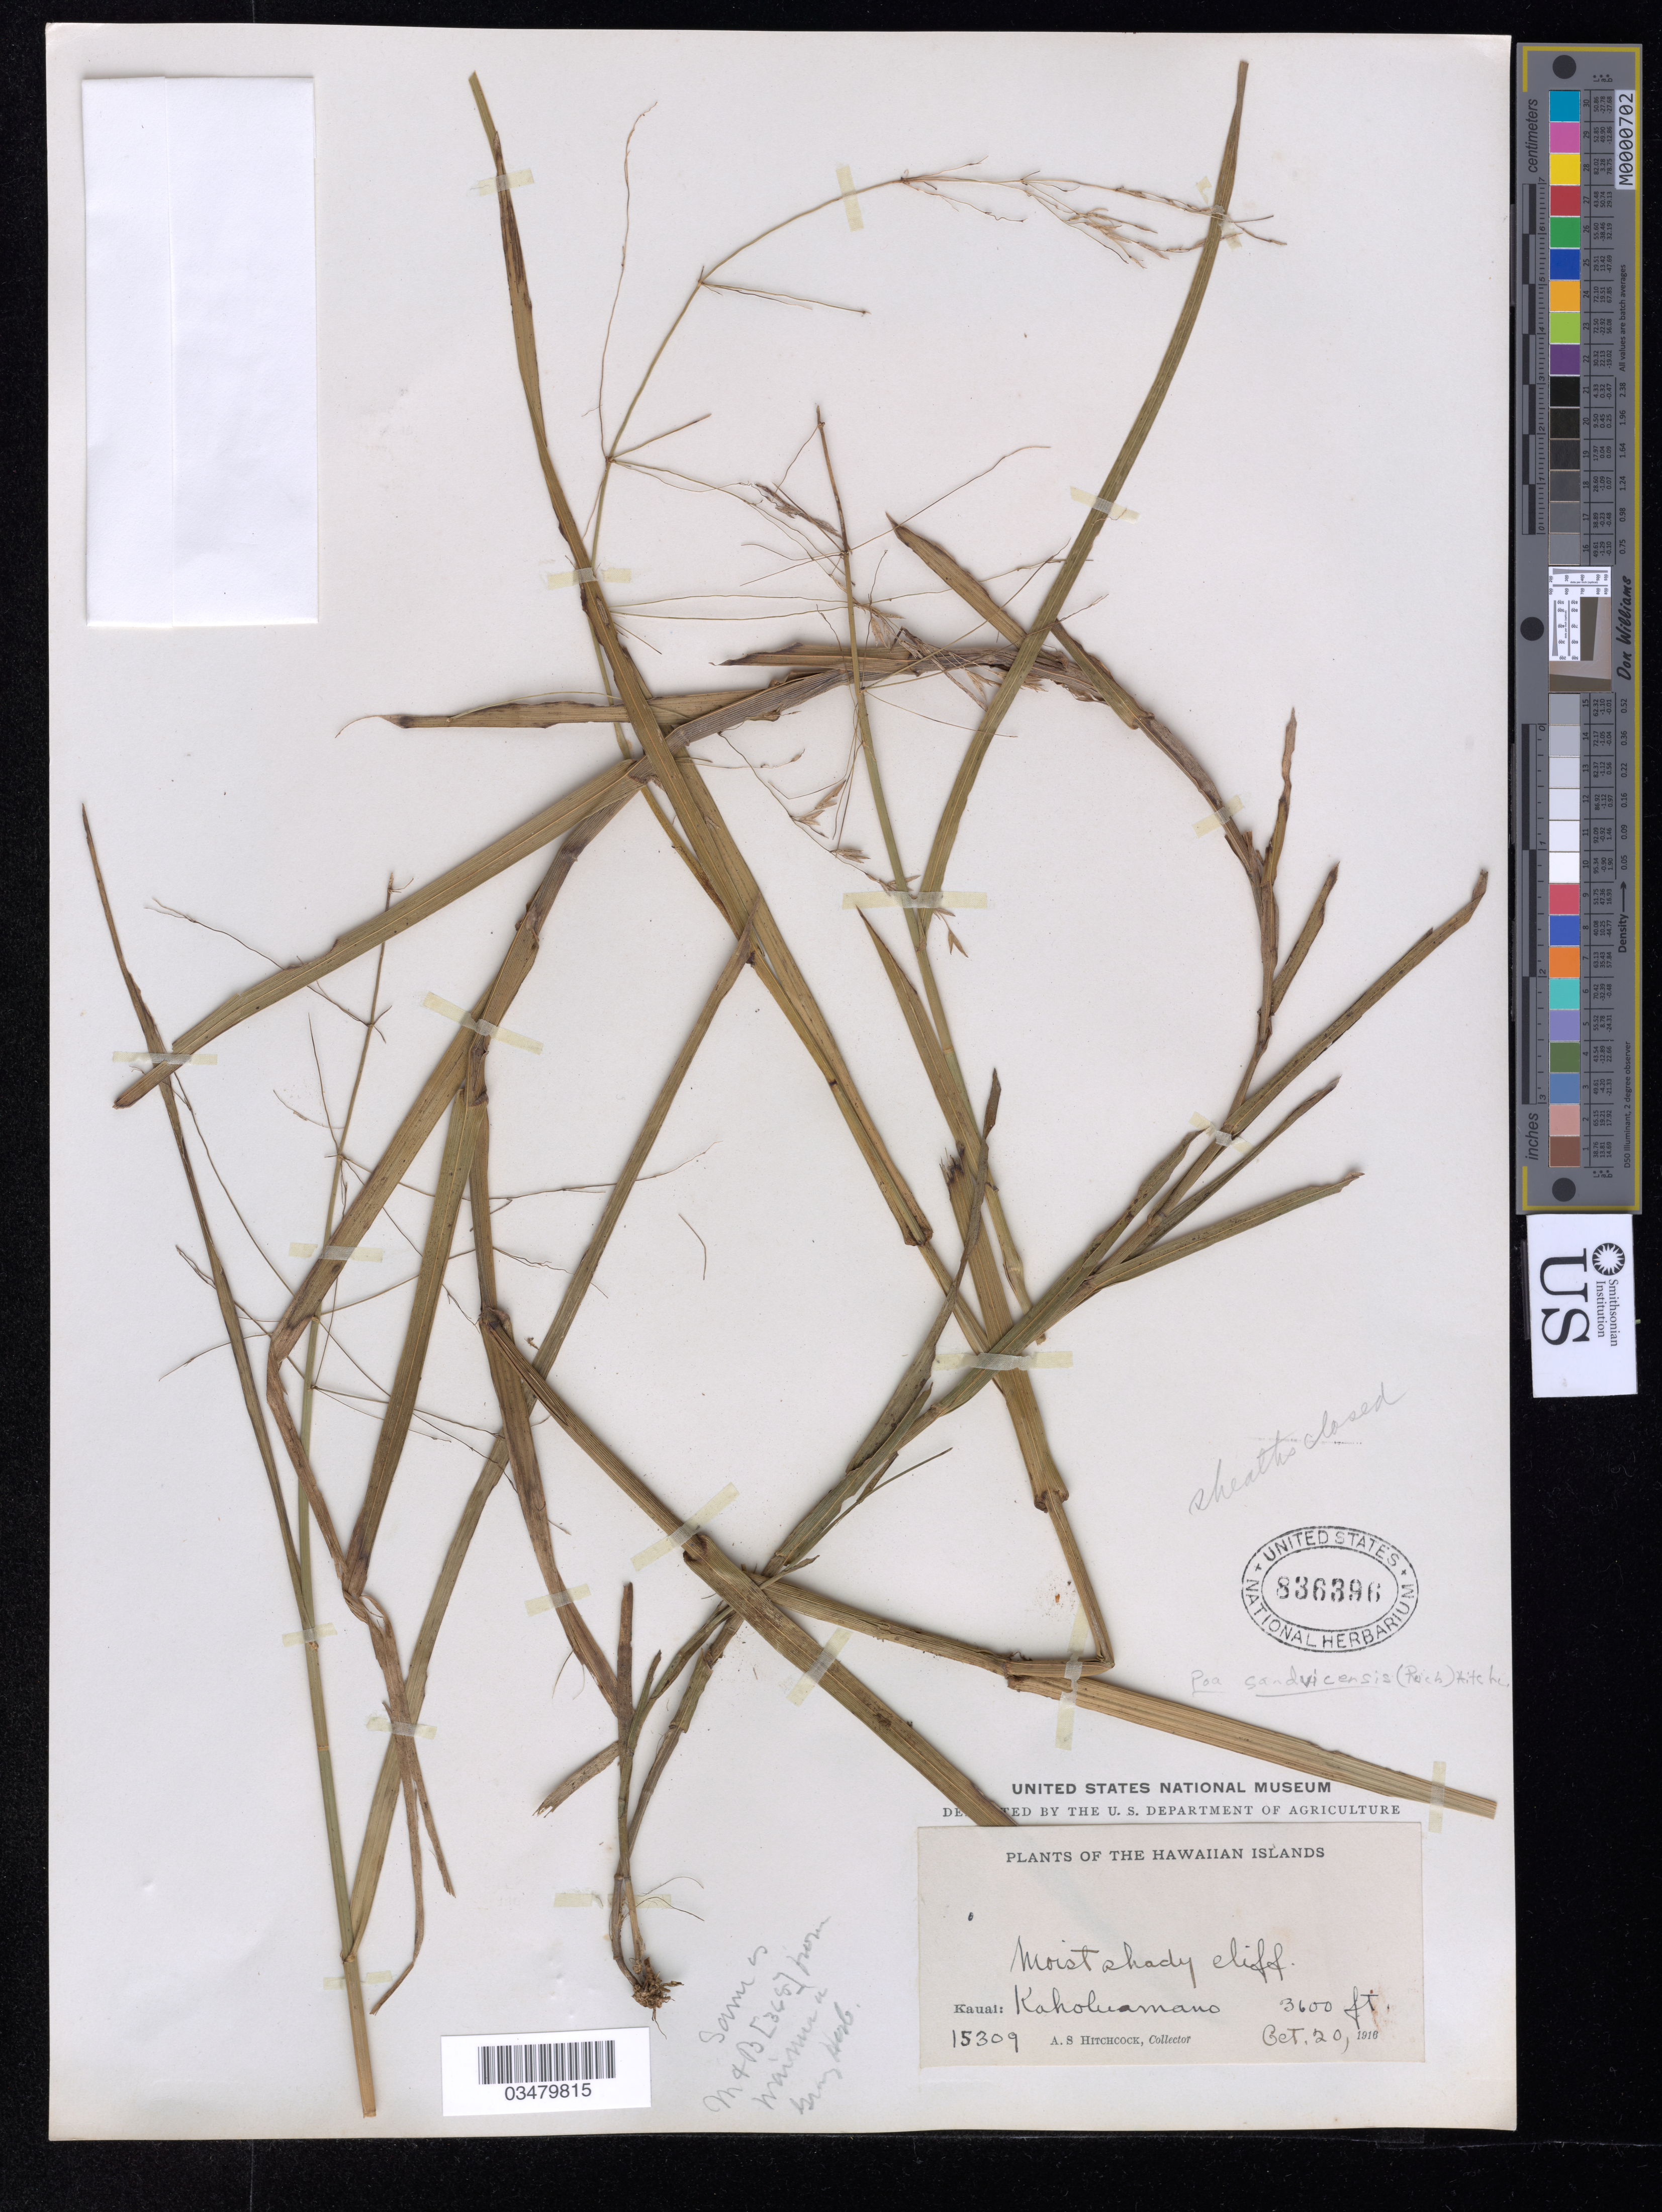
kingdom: Plantae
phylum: Tracheophyta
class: Liliopsida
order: Poales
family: Poaceae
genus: Poa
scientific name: Poa sandvicensis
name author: (Reich) Hitchc.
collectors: A. S. Hitchcock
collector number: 15309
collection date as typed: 20 Oct 1916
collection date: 1916-10-20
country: United States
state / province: Hawaii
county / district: Kauai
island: Kaua'i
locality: Kaholuamano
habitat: Moist shady cliff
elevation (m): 1097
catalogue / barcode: US 836396